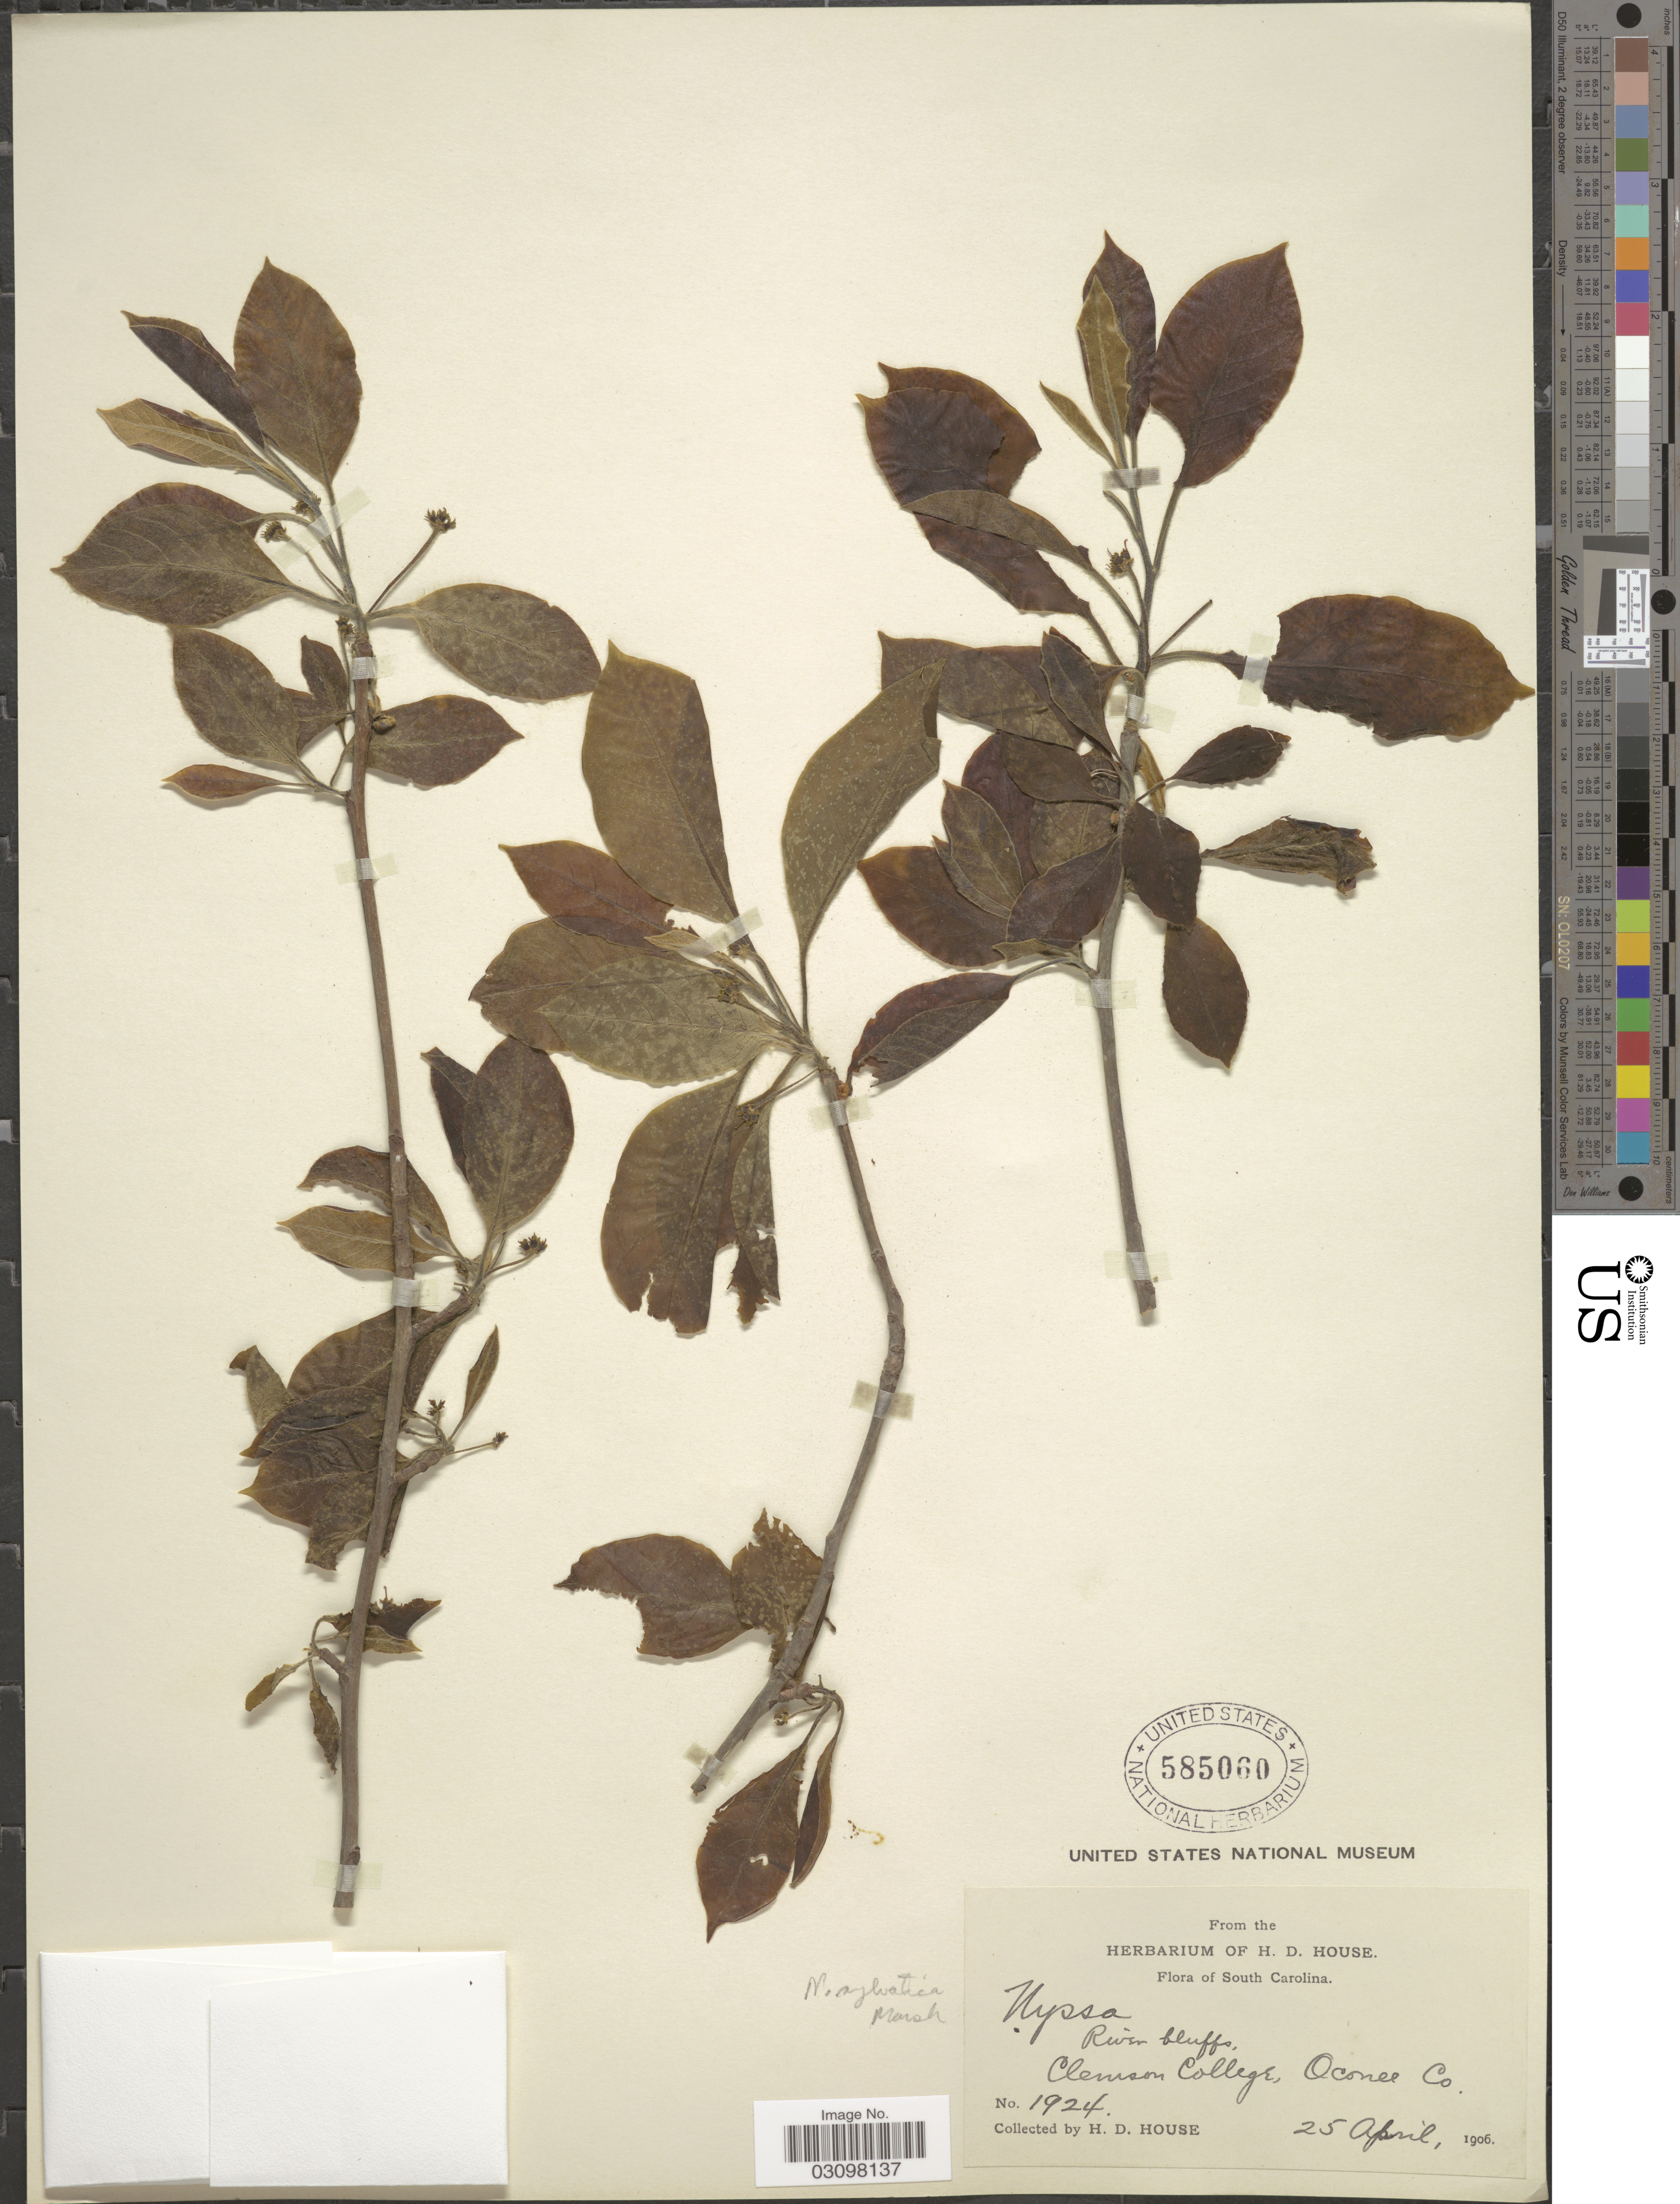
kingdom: Plantae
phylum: Tracheophyta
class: Magnoliopsida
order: Cornales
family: Nyssaceae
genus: Nyssa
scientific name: Nyssa sylvatica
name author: Marshall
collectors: H. D. House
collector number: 1924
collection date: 1906-04-25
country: United States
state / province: South Carolina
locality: River bluffs. Clemson College, Oconee Co.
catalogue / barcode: US 585060